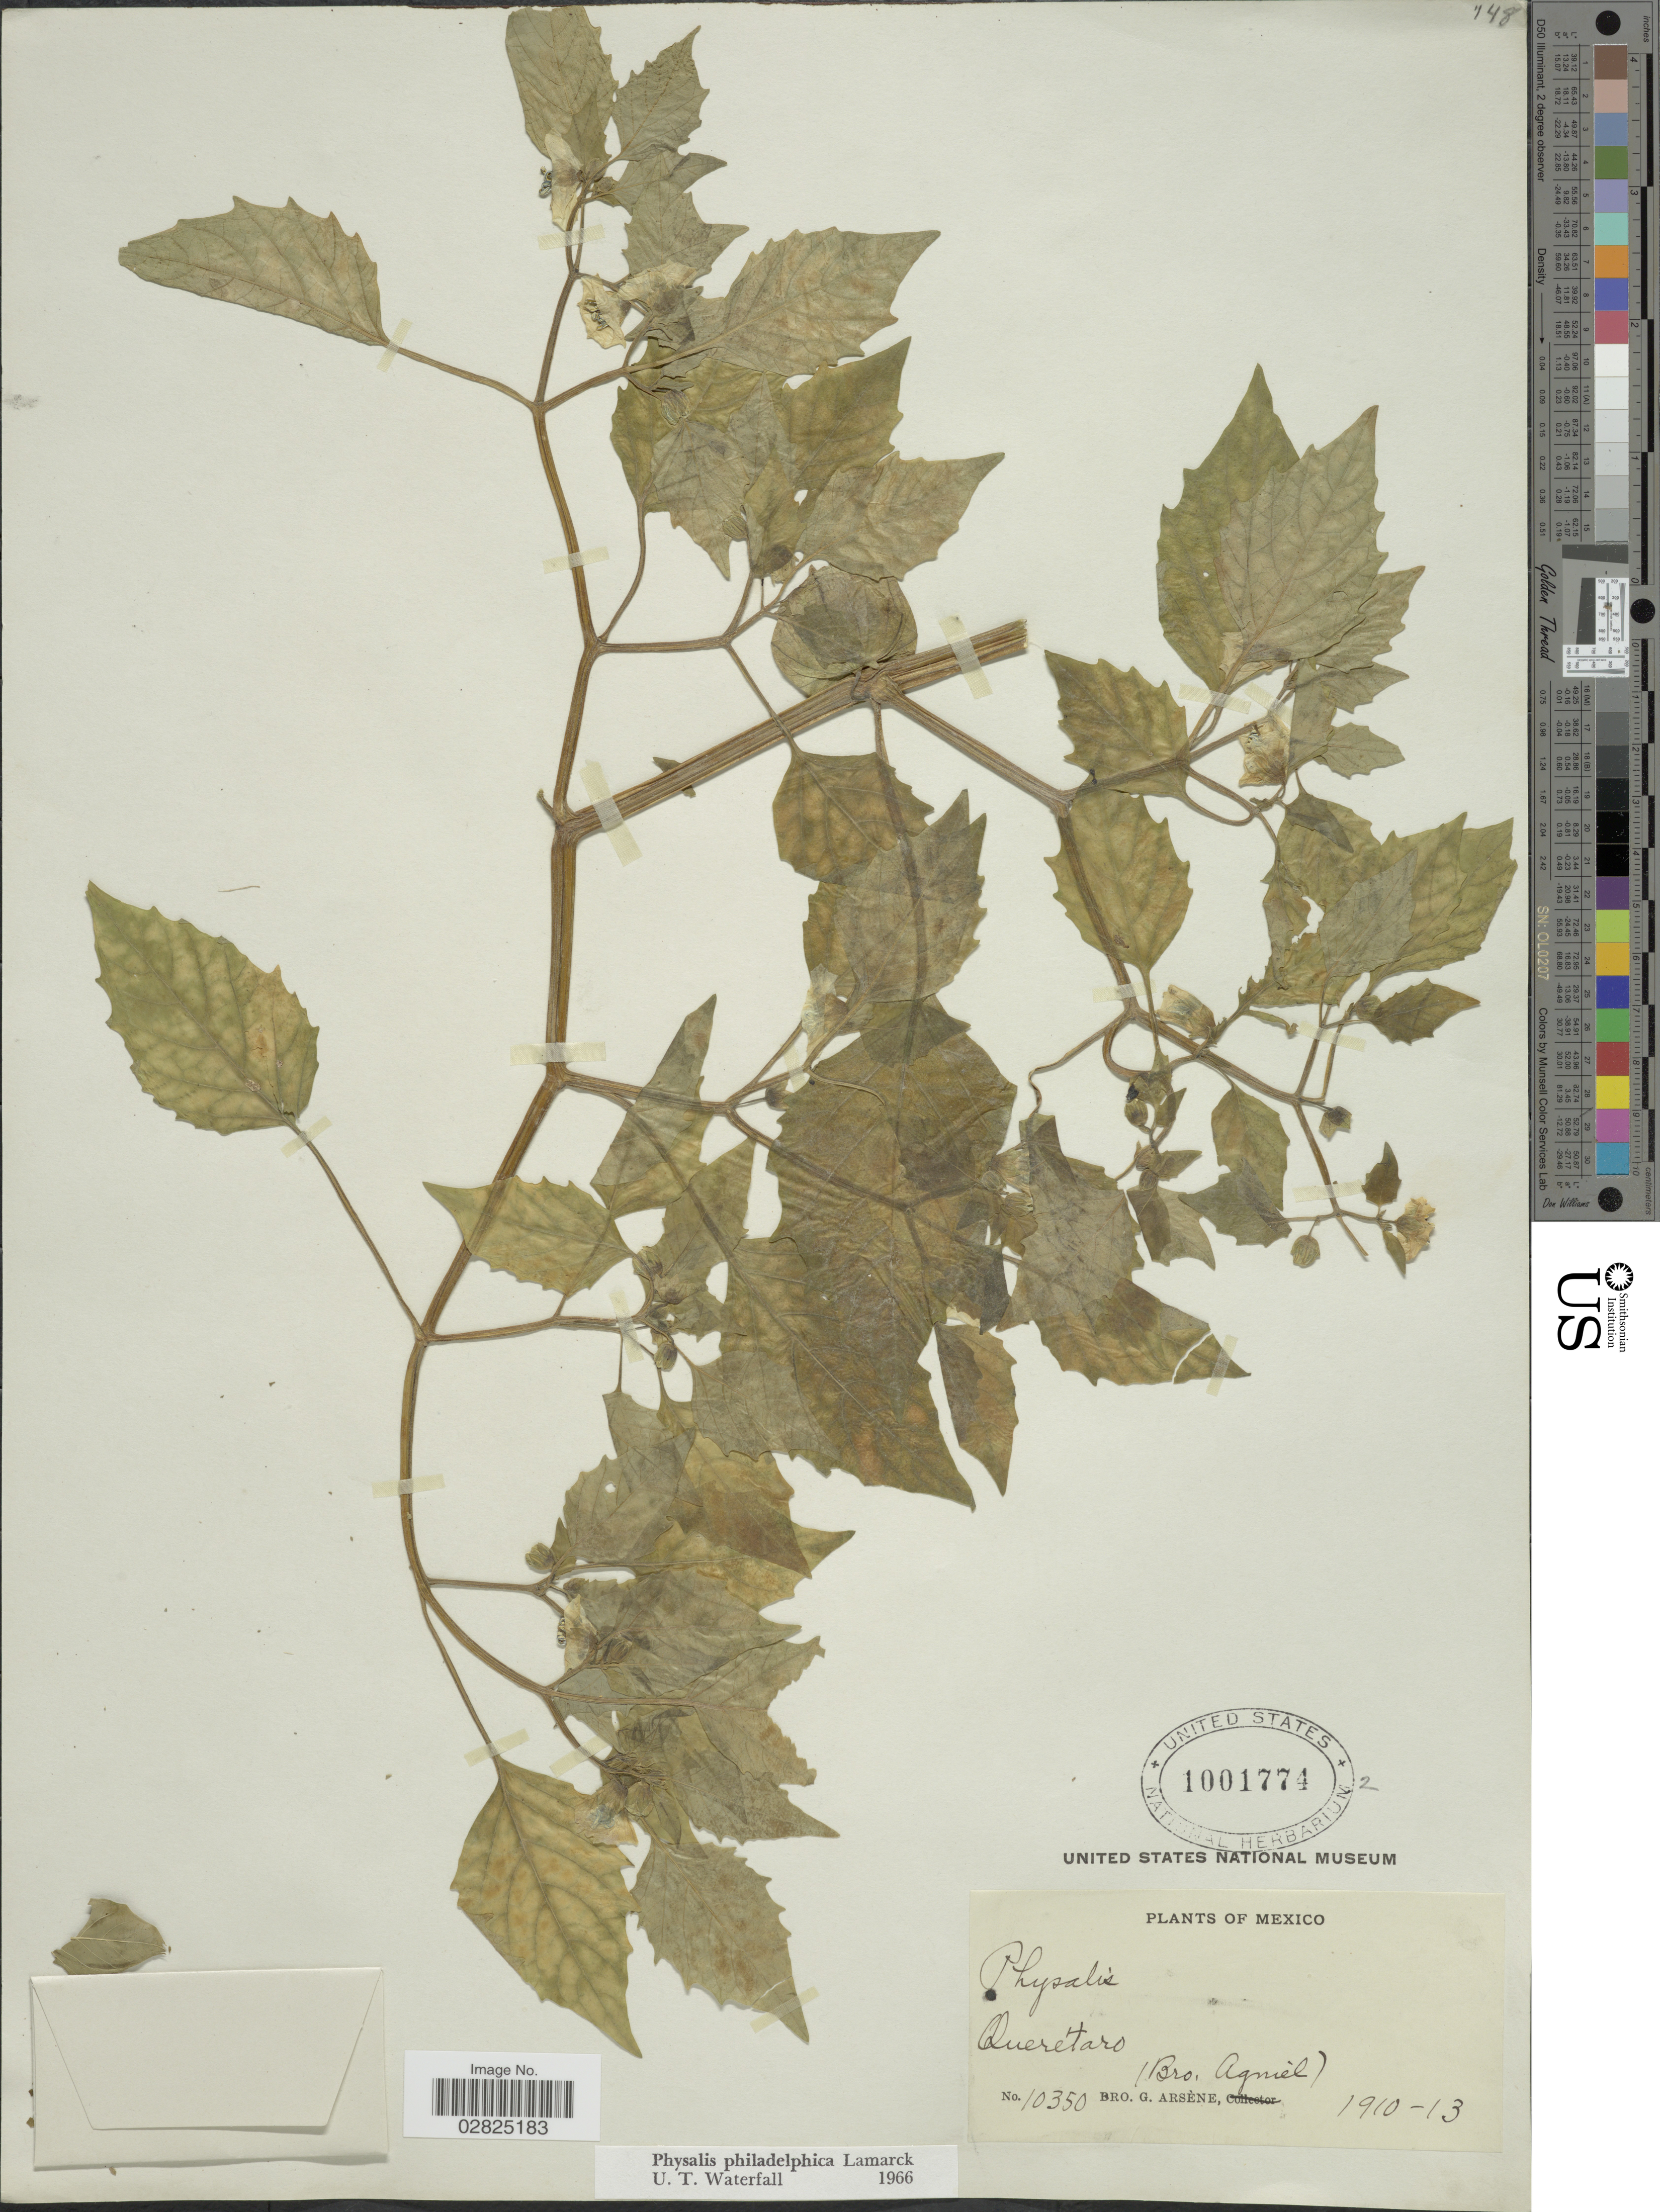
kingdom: Plantae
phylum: Tracheophyta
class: Magnoliopsida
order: Solanales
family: Solanaceae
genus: Physalis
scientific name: Physalis philadelphica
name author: Lam.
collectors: Bro. G. Arsène & Bro. Agniel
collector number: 10350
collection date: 1910/1913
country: Mexico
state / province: Querétaro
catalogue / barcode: US 1001774